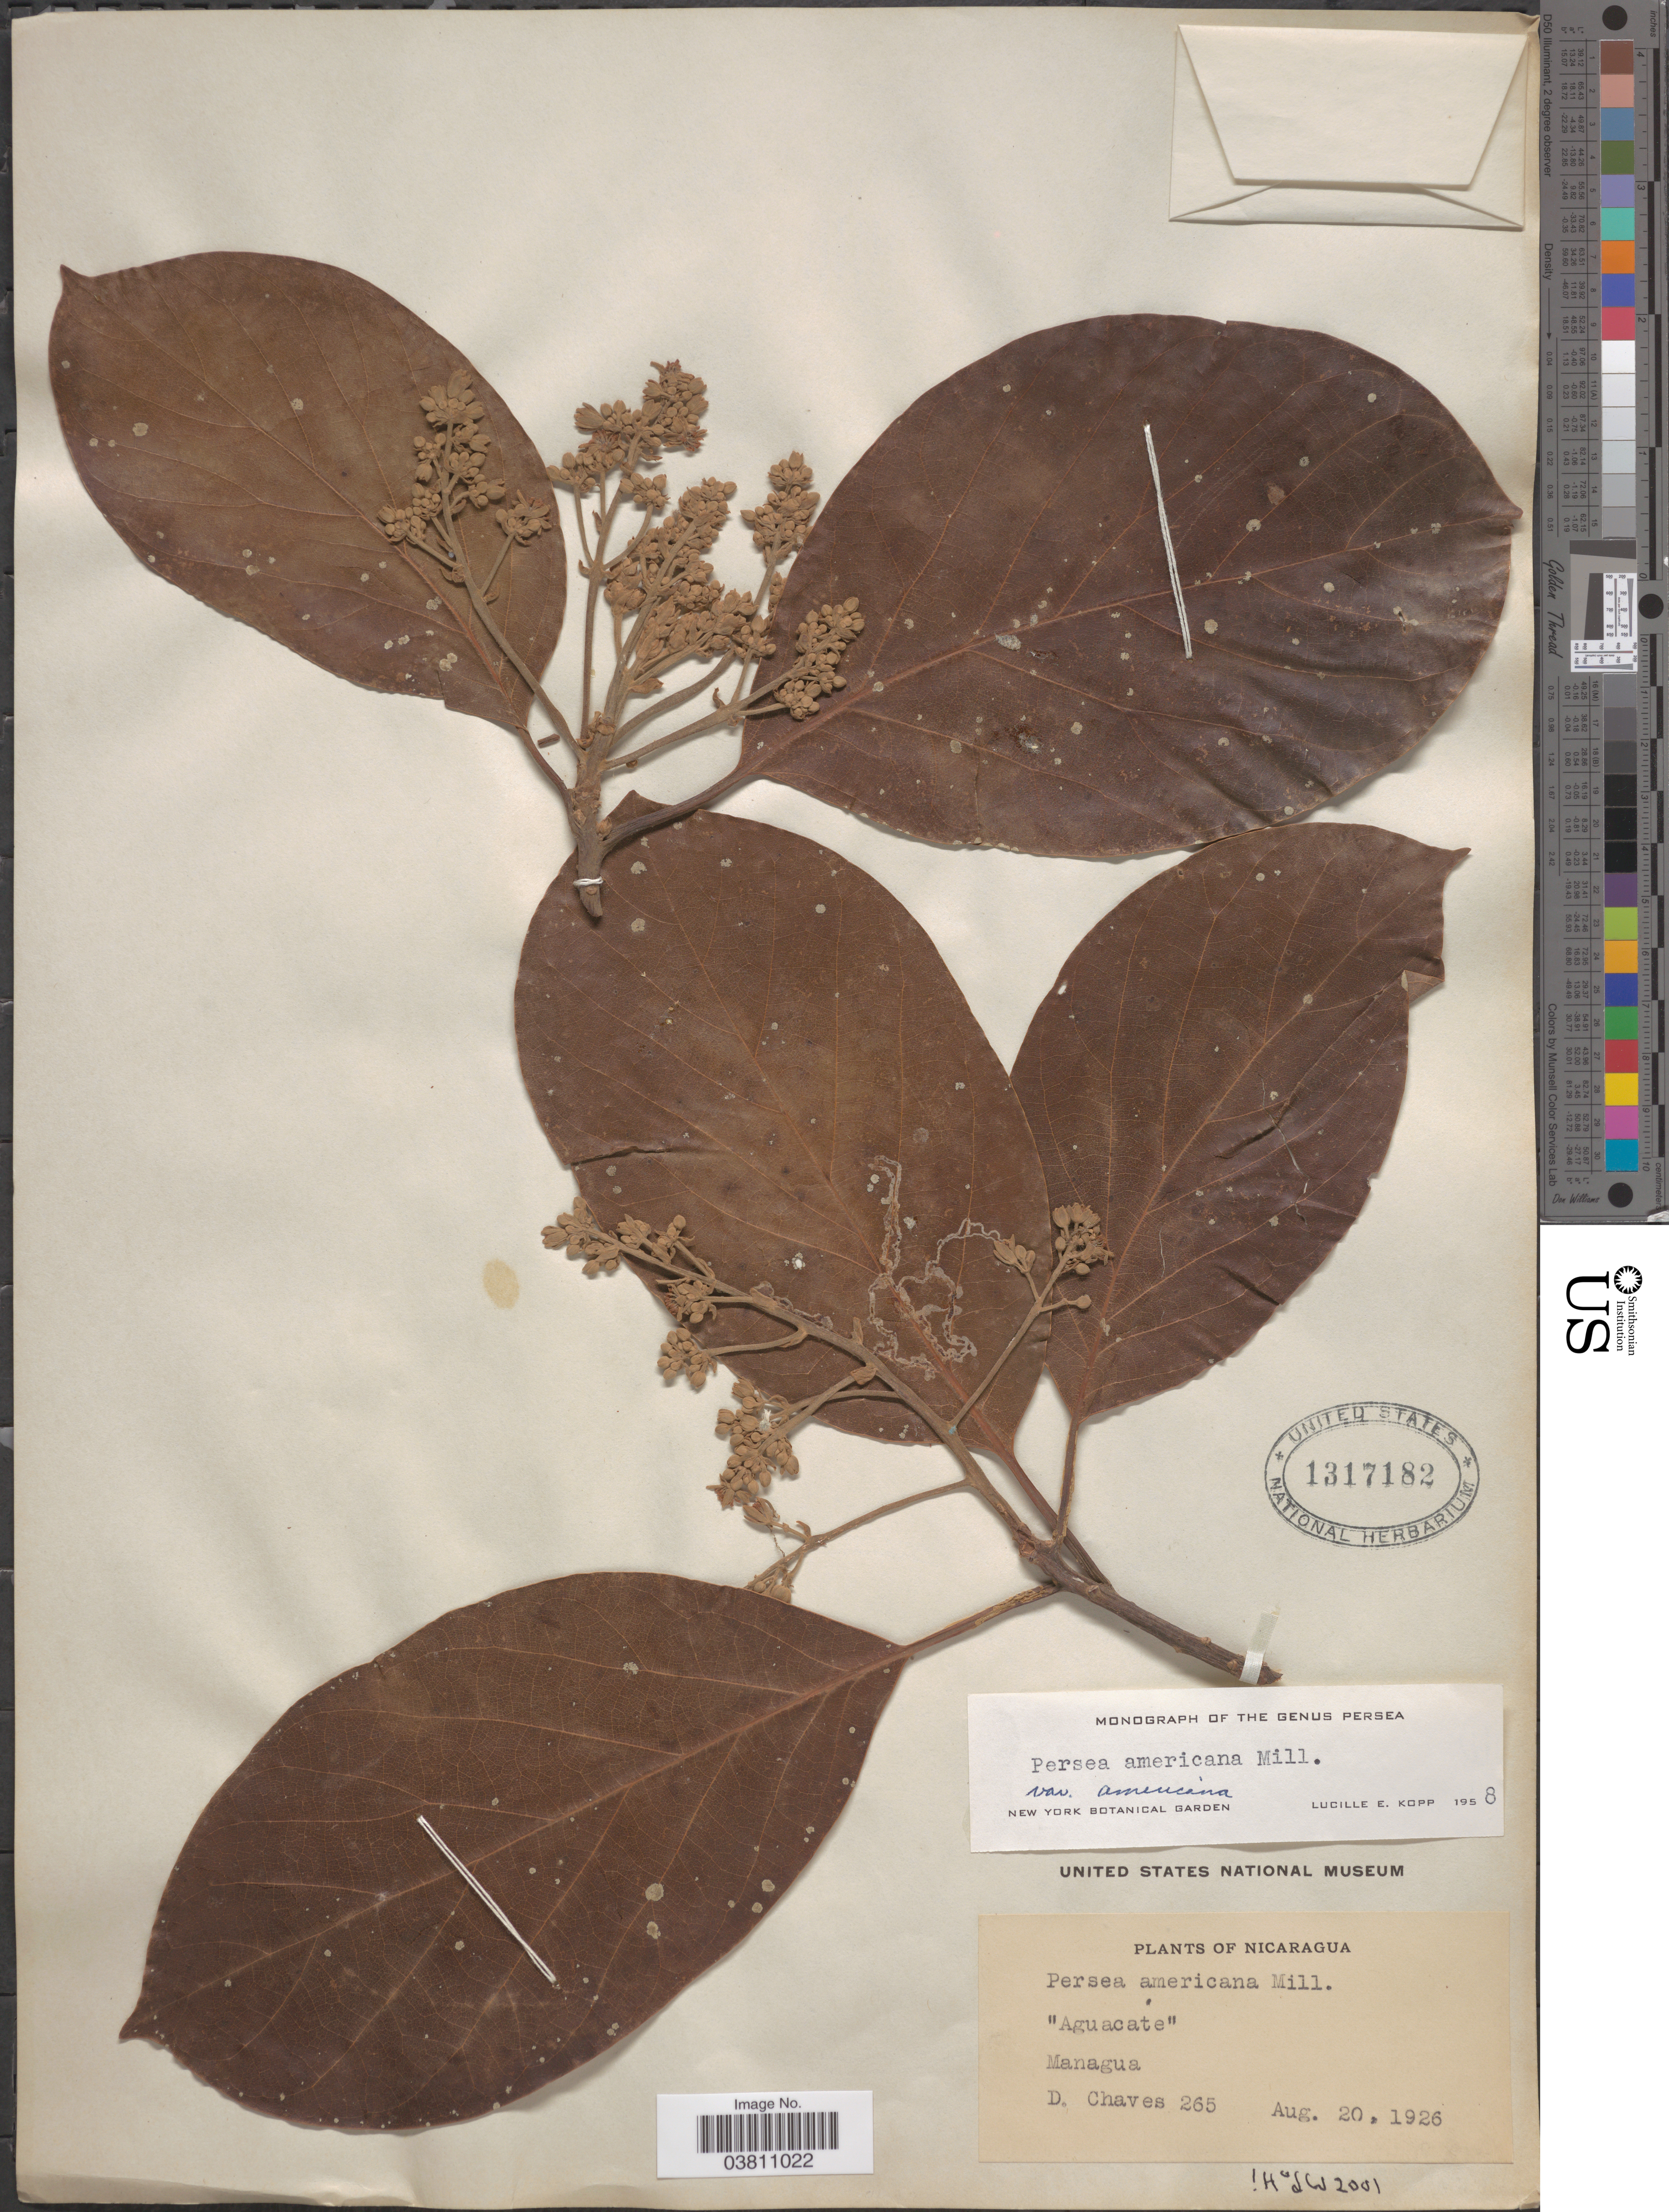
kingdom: Plantae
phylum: Tracheophyta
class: Magnoliopsida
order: Laurales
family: Lauraceae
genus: Persea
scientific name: Persea americana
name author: Mill.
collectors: D. Chaves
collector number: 265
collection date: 1926-08-20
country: Nicaragua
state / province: Managua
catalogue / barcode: US 1317182